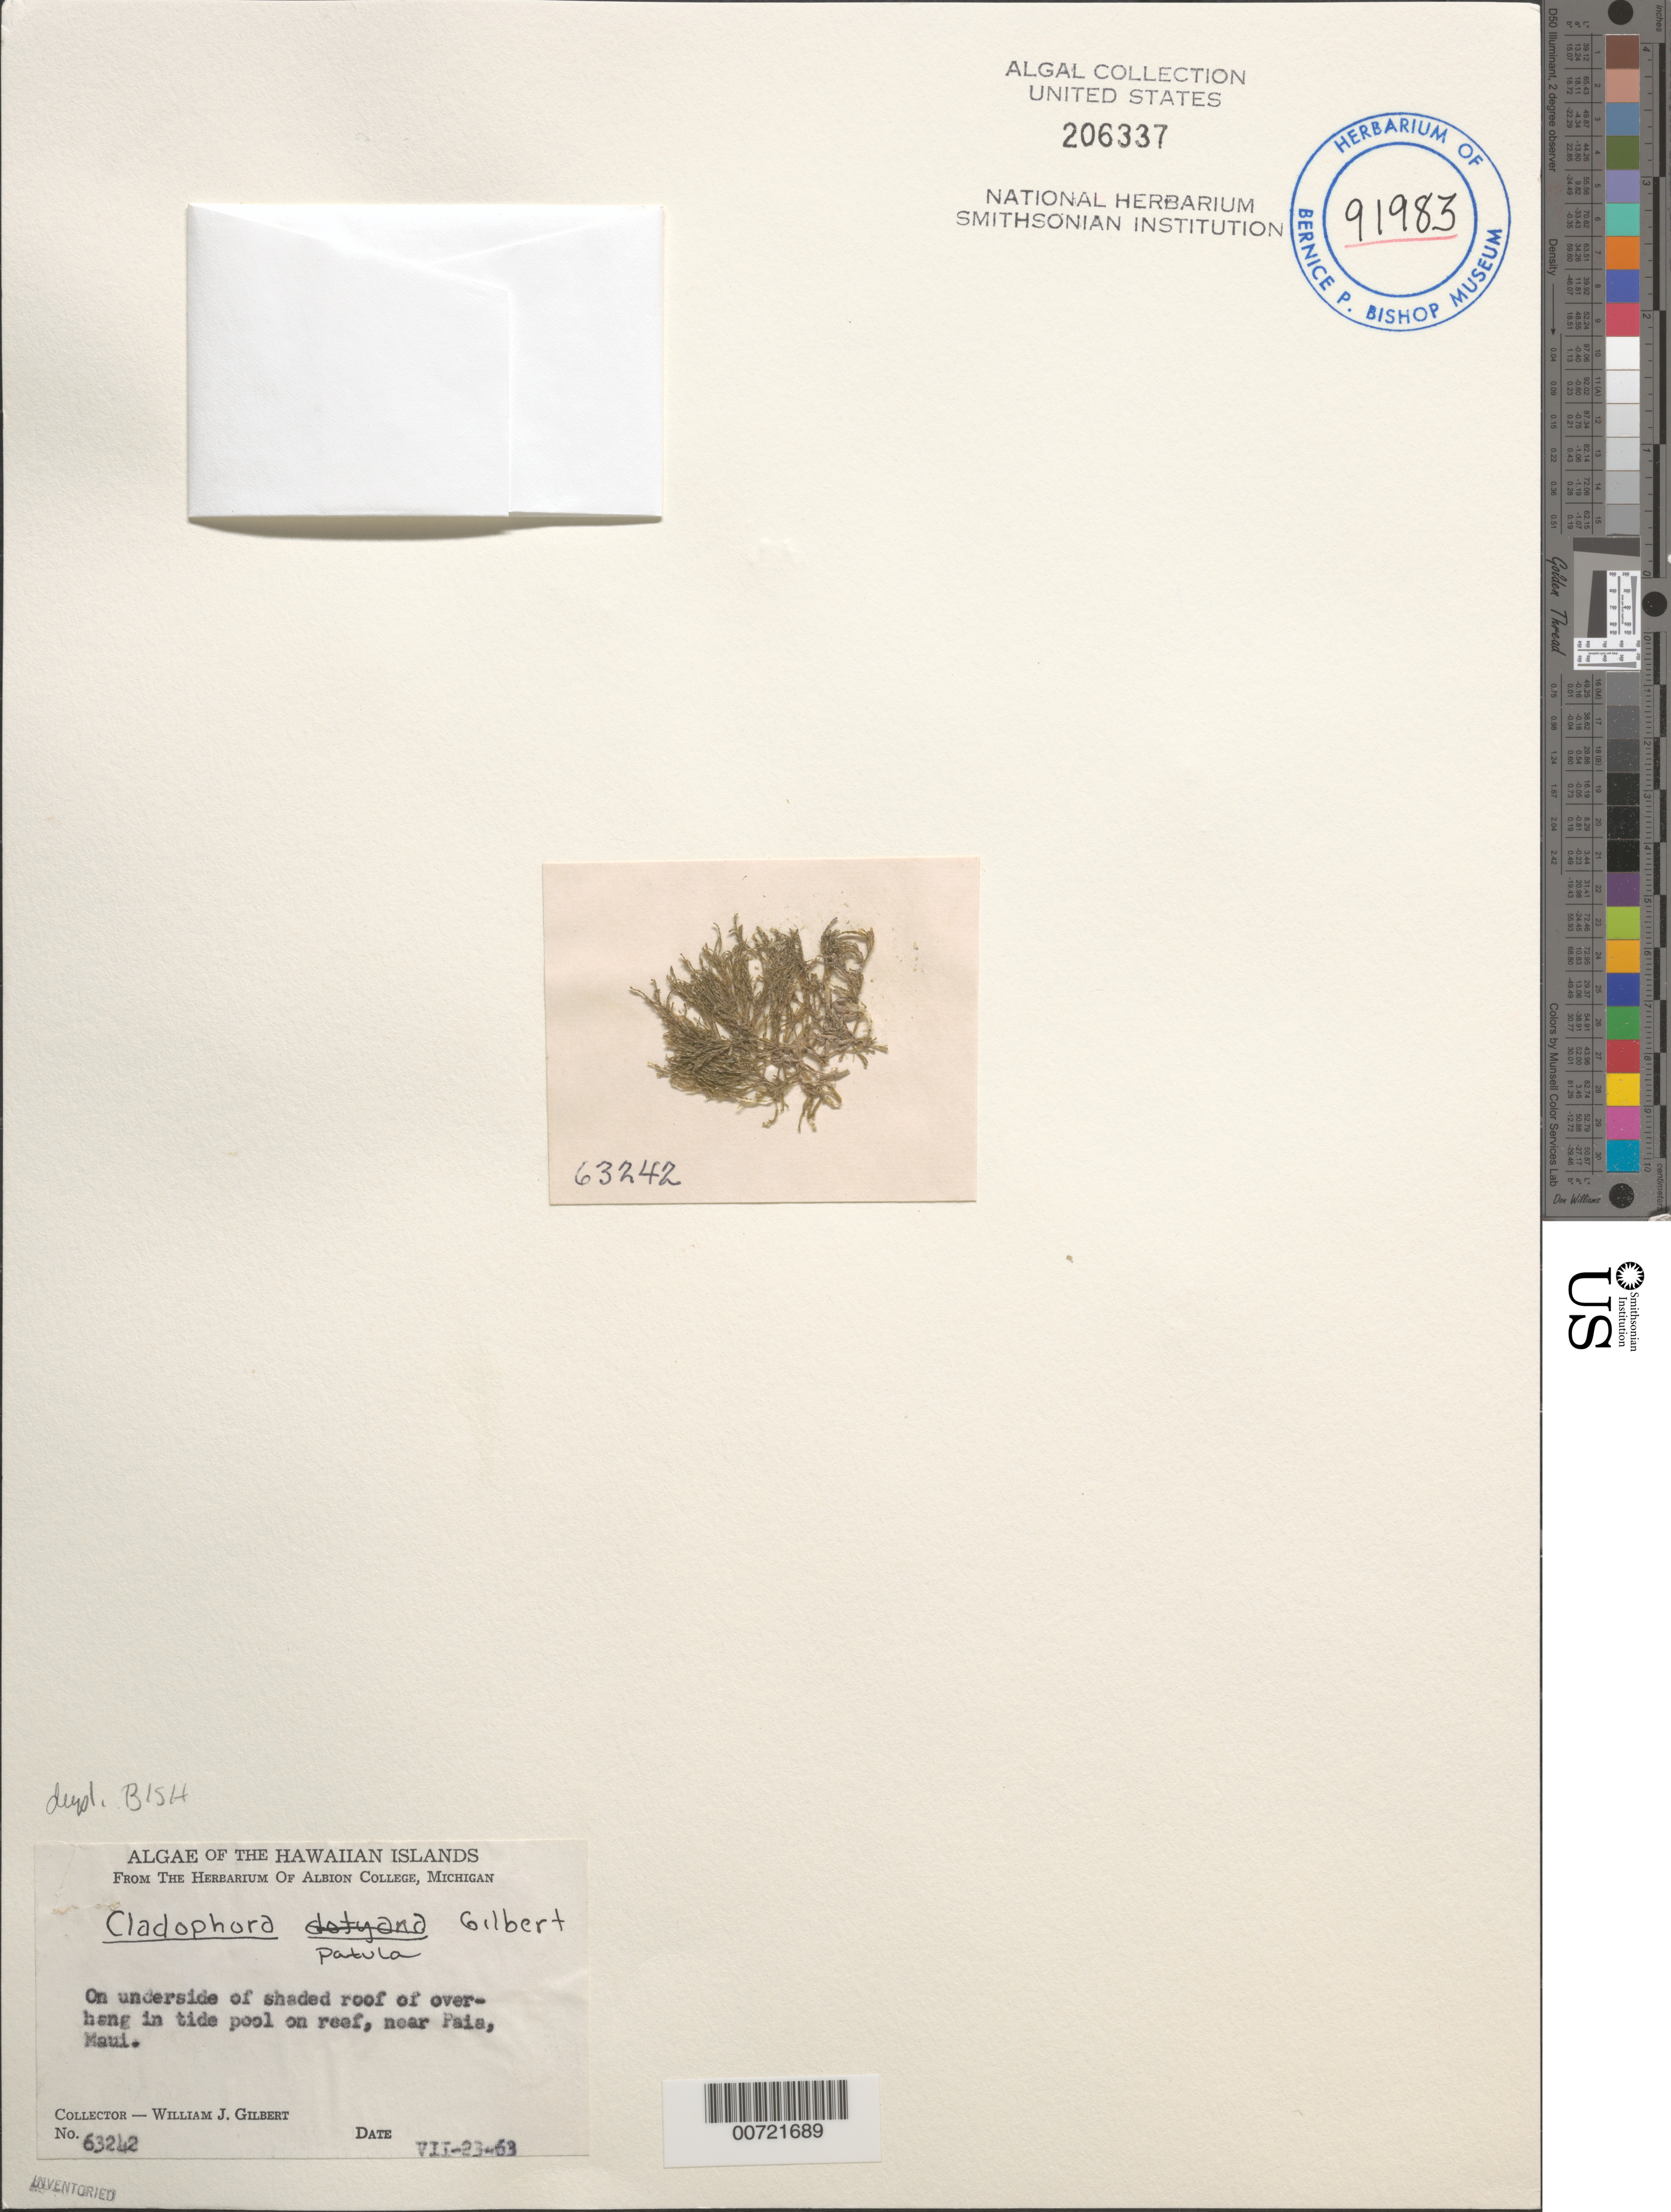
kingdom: Plantae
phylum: Chlorophyta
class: Ulvophyceae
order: Cladophorales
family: Cladophoraceae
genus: Lychaete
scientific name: Lychaete dotyana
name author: (W.J. Gilbert) M.J. Wynne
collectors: W. J. Gilbert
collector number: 63242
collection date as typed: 23 Jul 1963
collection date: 1963-07-23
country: United States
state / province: Hawaii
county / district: Maui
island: Maui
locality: Near Paia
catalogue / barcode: US 206337